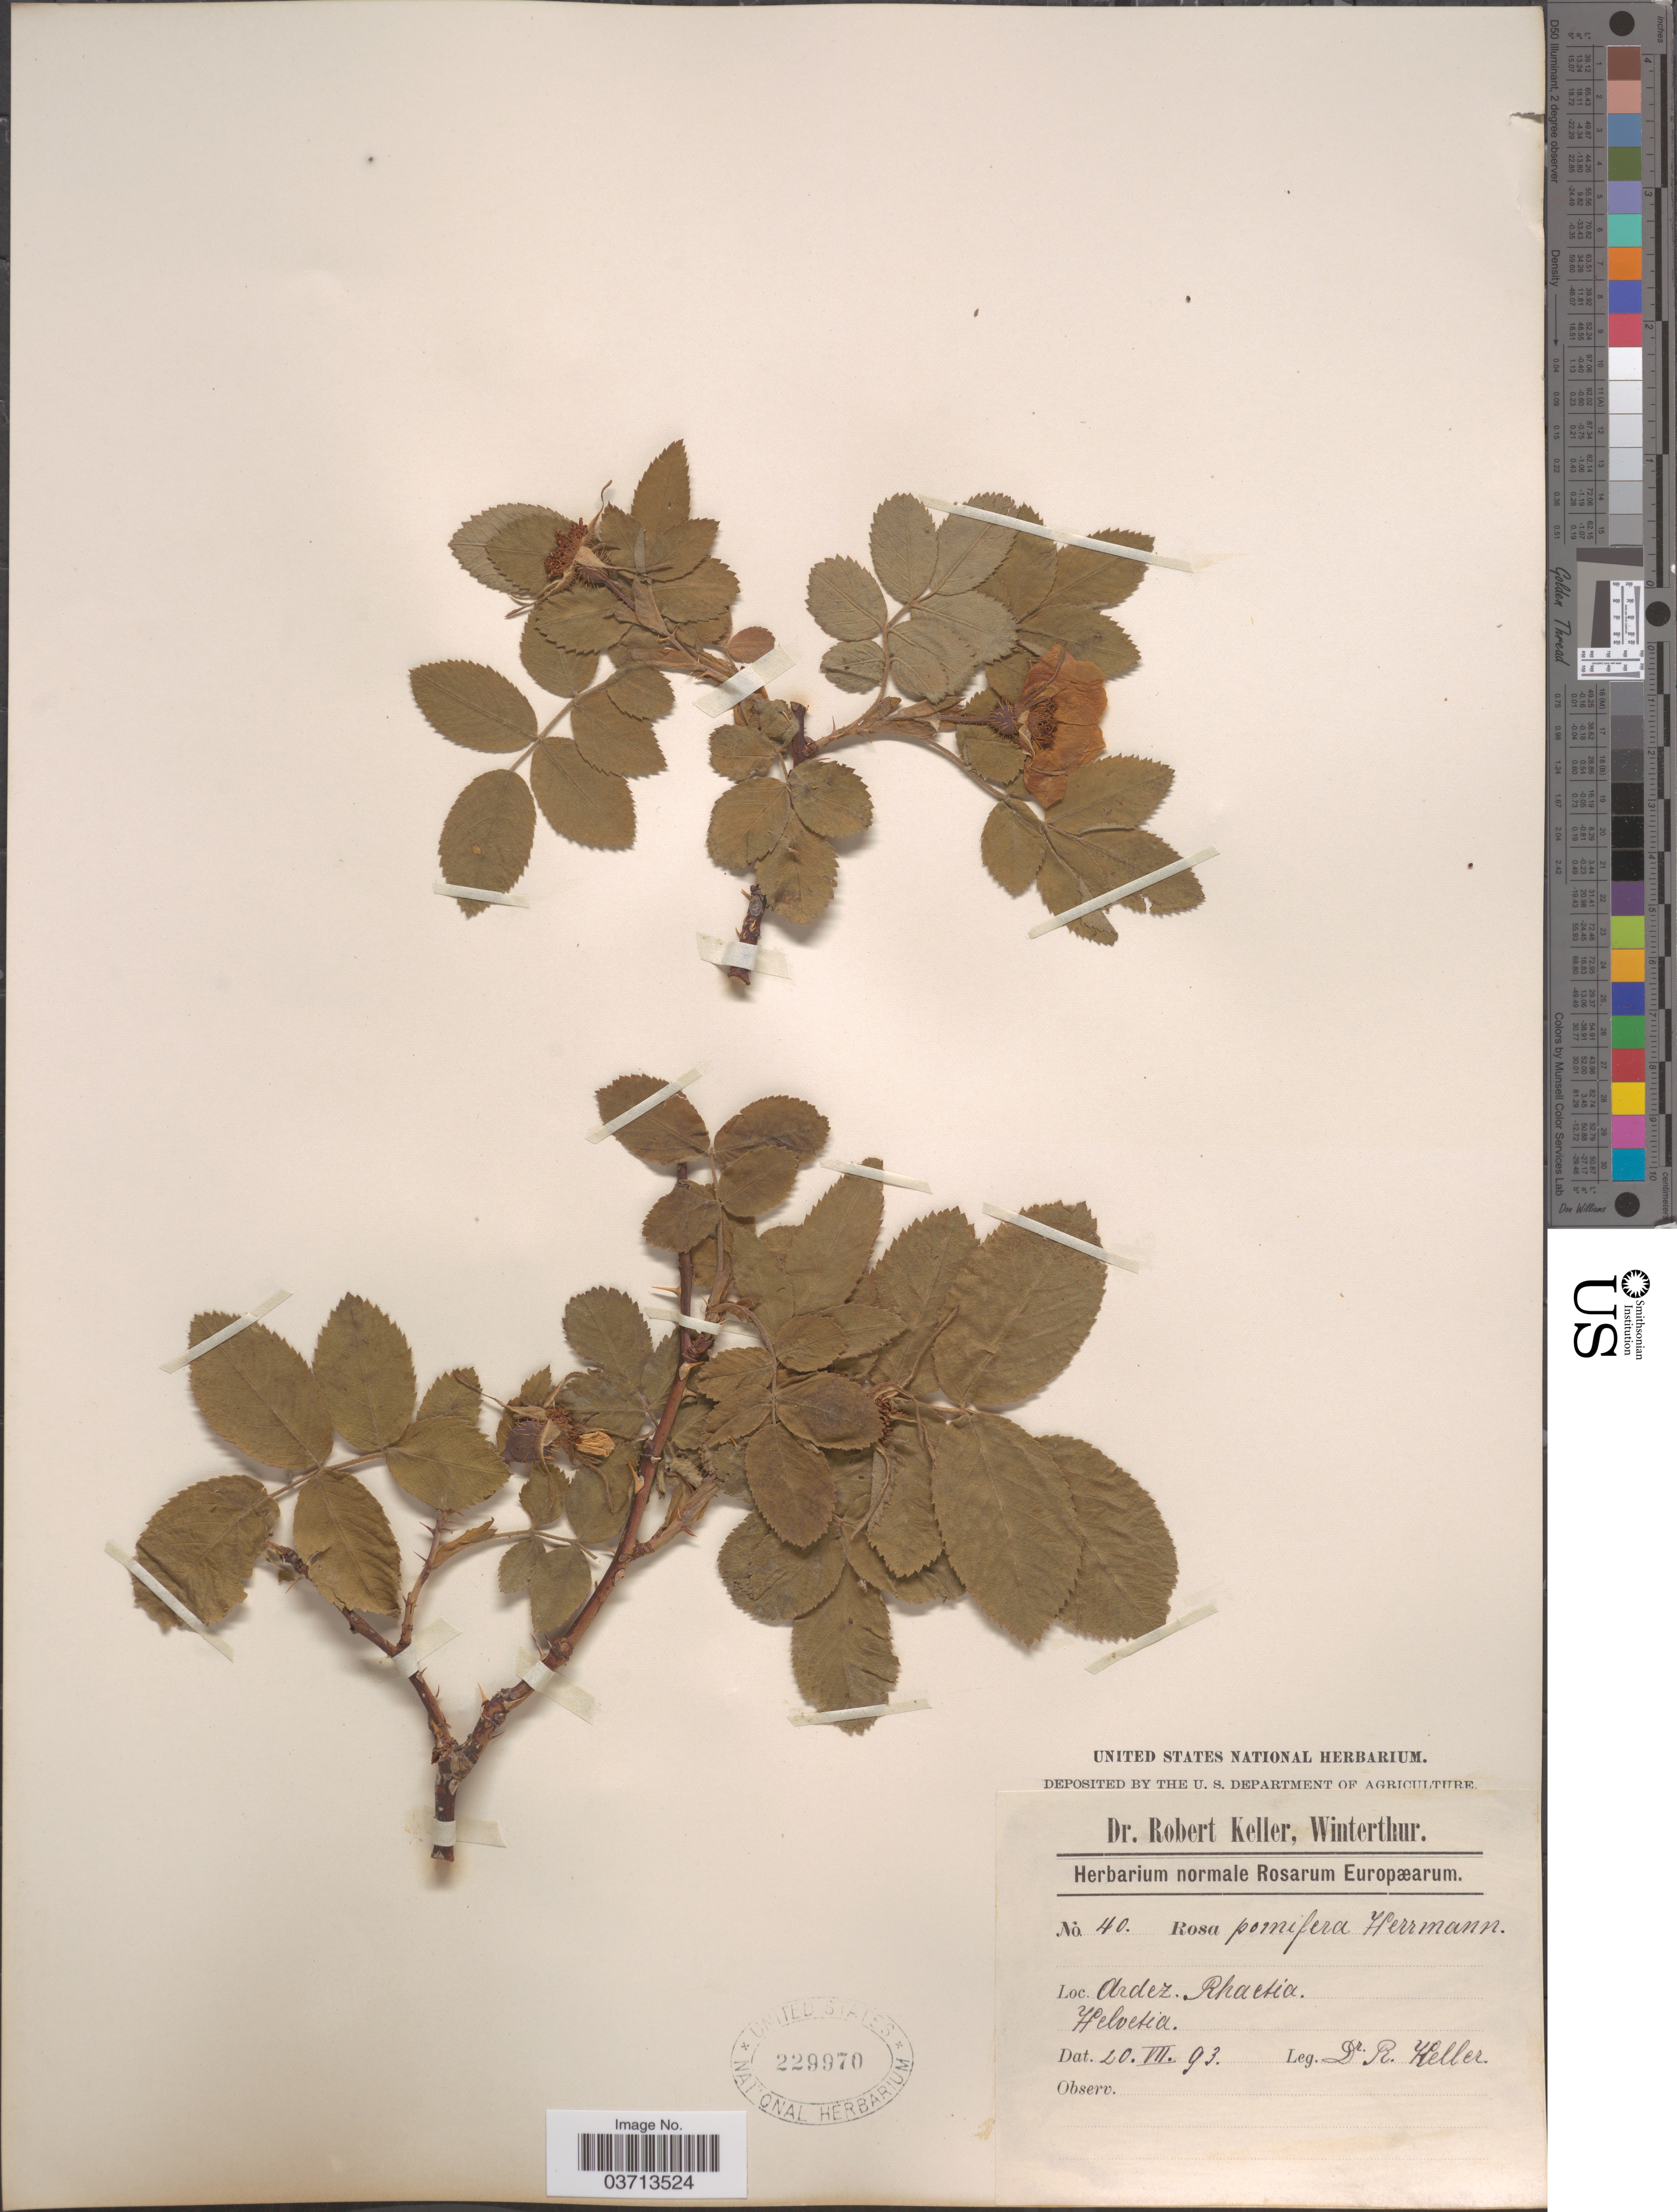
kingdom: Plantae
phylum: Tracheophyta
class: Magnoliopsida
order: Rosales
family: Rosaceae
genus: Rosa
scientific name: Rosa pomifera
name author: R.A.W. Herrm.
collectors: R. Keller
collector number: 40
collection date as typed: Transcribed d/m/y: 20/7/93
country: Switzerland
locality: Ardez. Rhaetia. Helvetia.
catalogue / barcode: US 229970